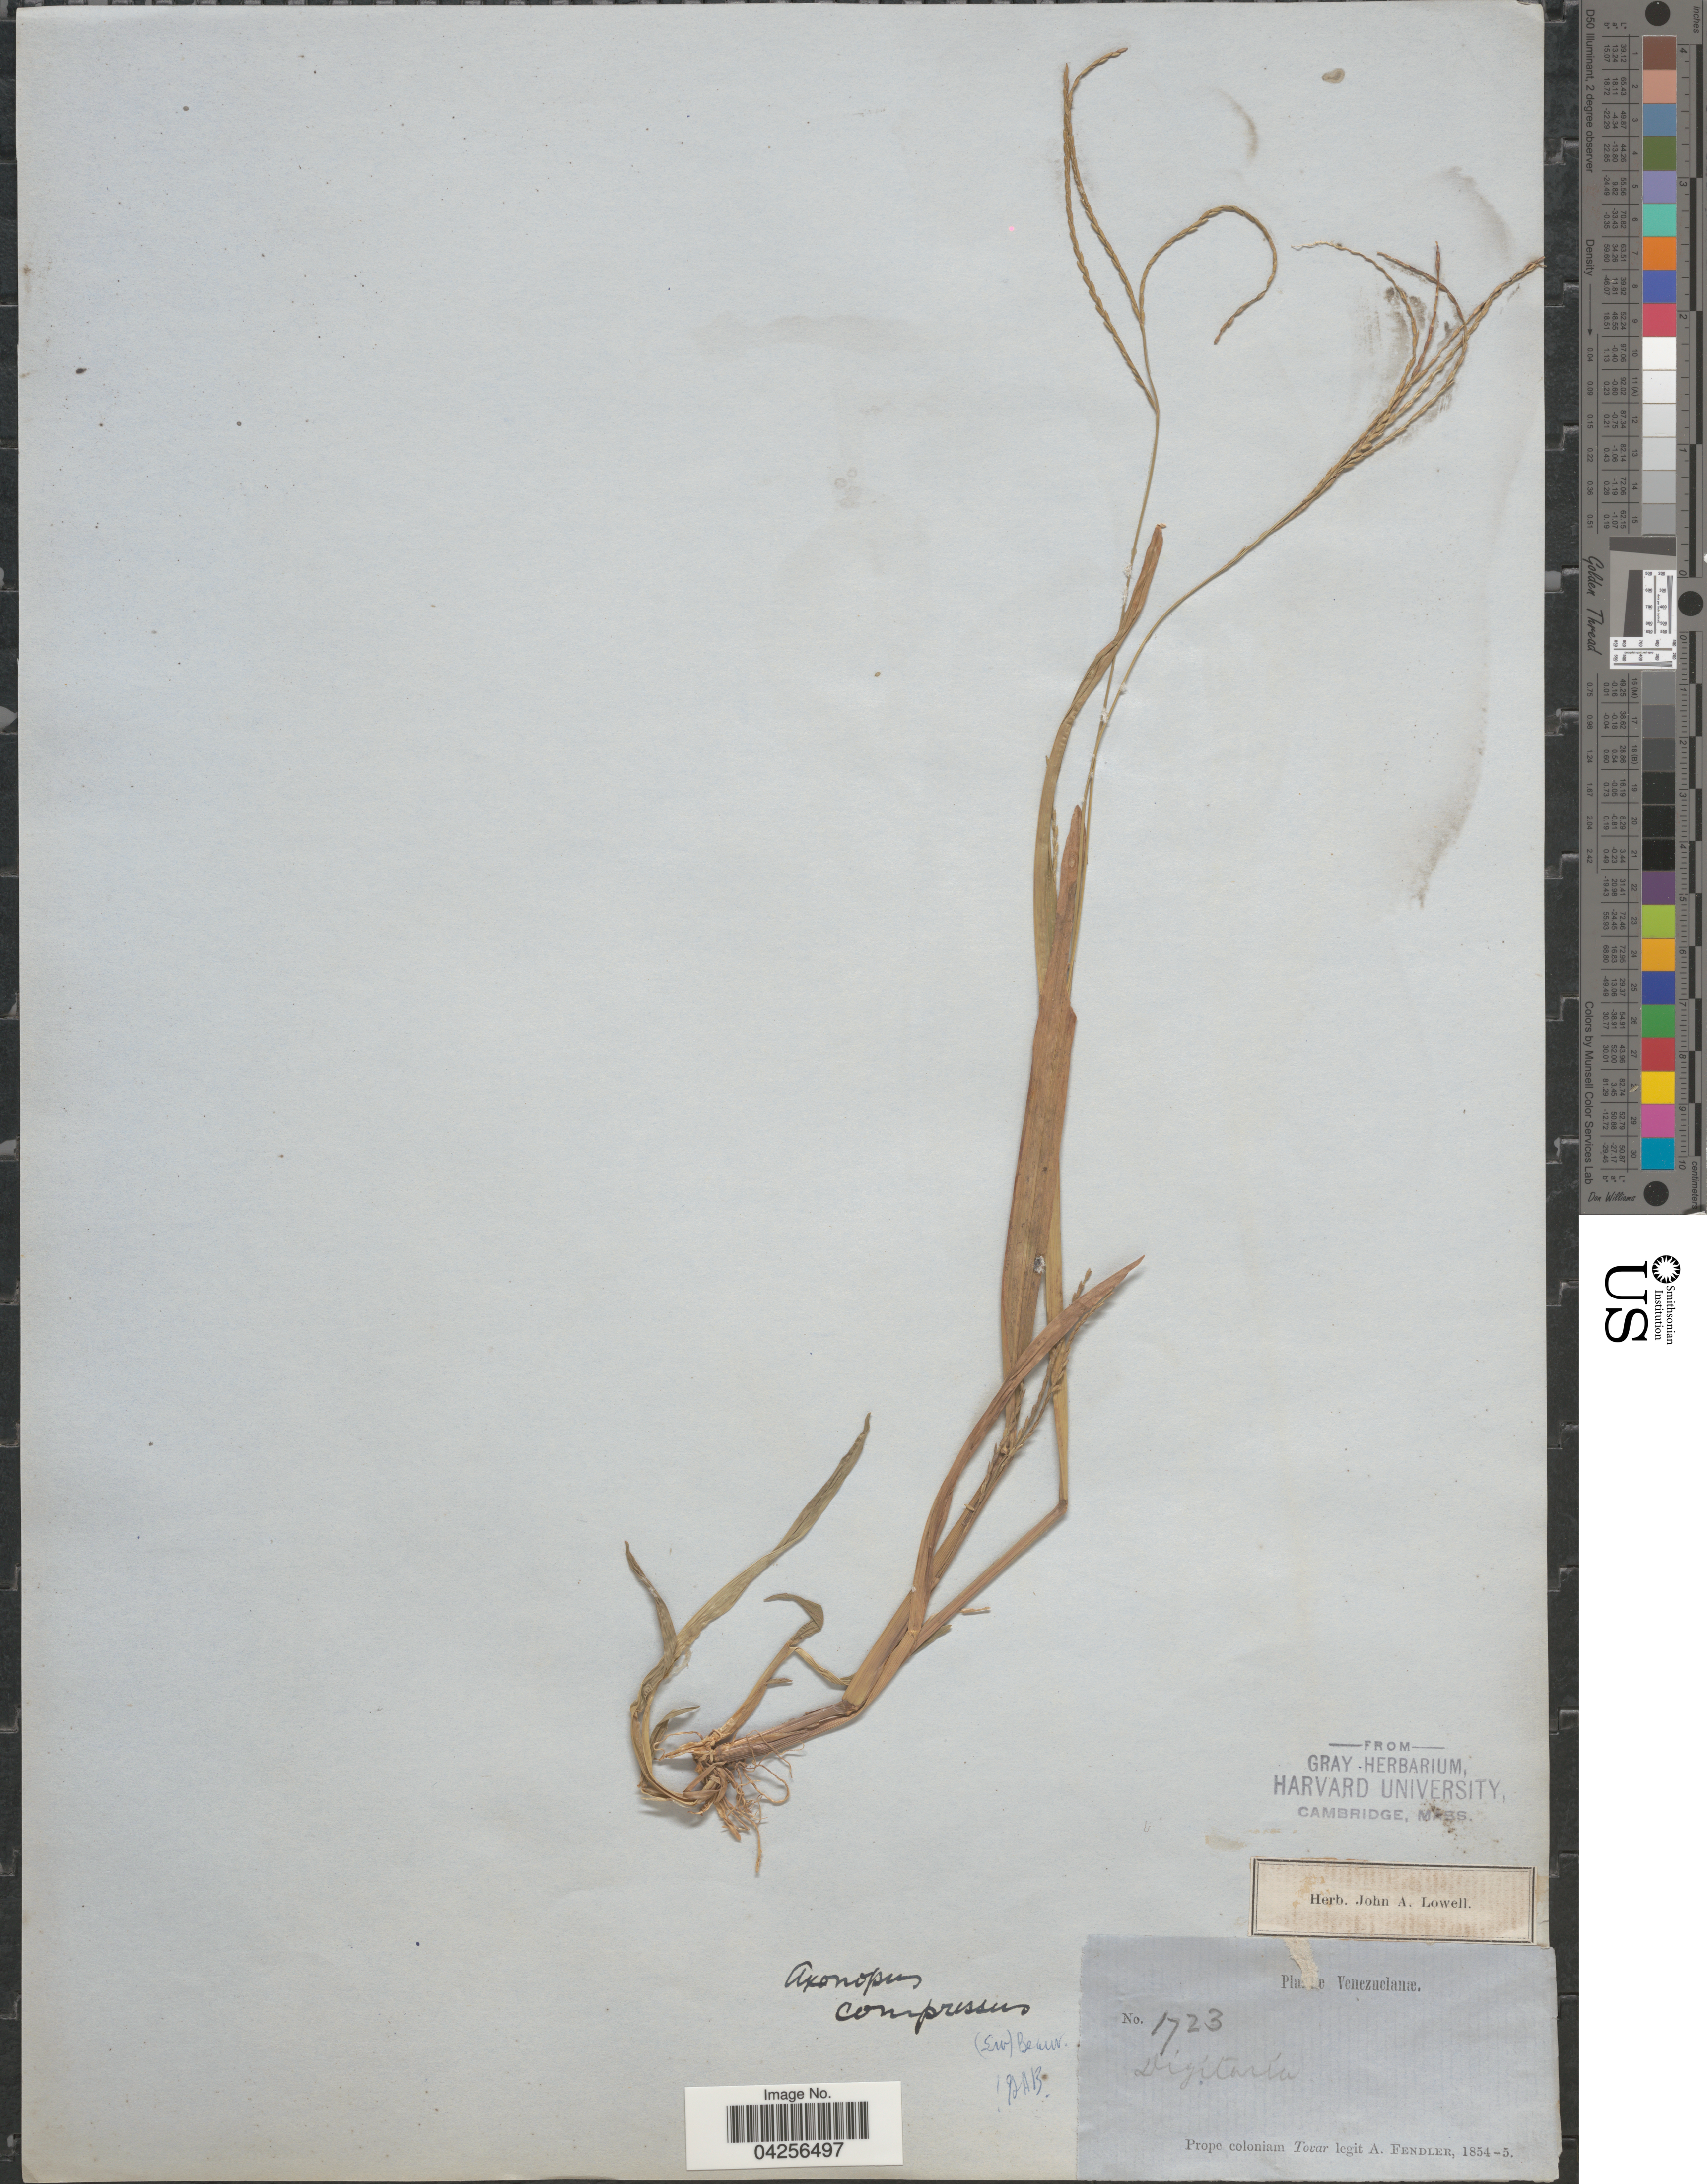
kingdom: Plantae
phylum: Tracheophyta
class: Liliopsida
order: Poales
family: Poaceae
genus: Axonopus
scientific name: Axonopus compressus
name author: (Sw.) P. Beauv.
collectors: A. Fendler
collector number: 1723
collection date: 1854/1855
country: Venezuela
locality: Venezuelanæ. Prope coloniam Tovar.